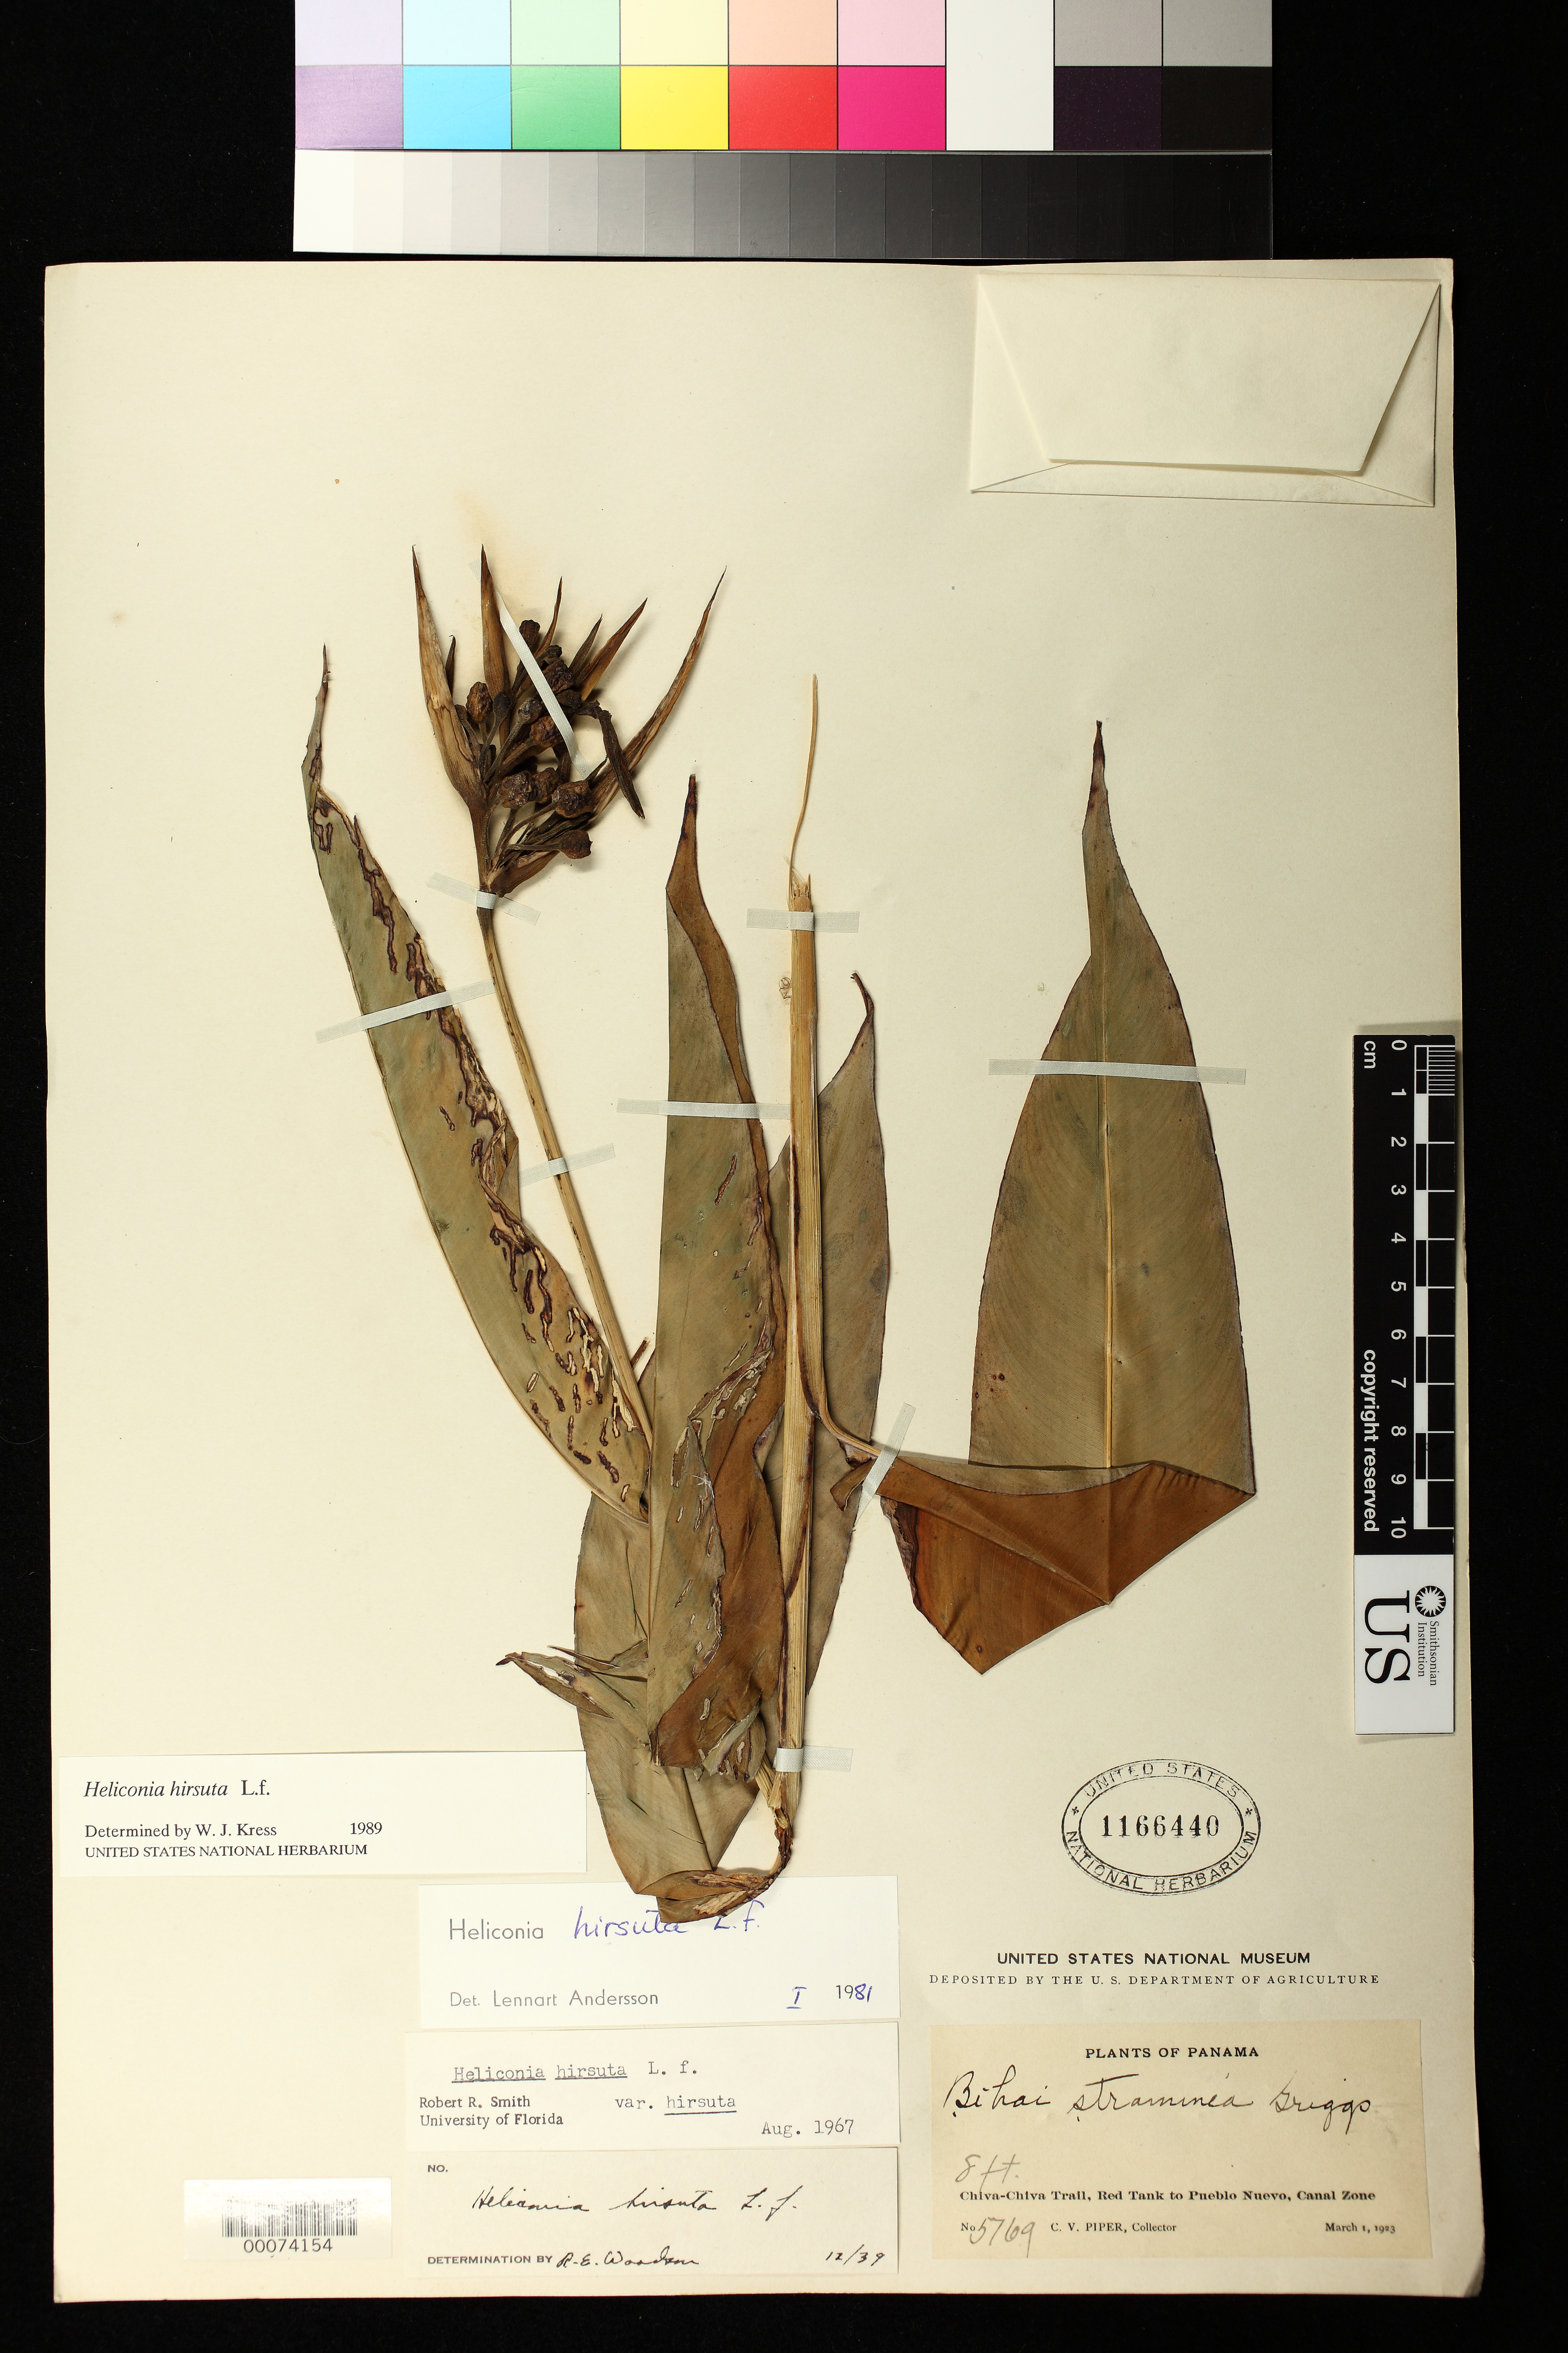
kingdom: Plantae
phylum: Tracheophyta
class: Liliopsida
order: Zingiberales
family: Heliconiaceae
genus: Heliconia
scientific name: Heliconia hirsuta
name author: L. f.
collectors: C. V. Piper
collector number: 5769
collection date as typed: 01 Mar 1923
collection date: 1923-03-01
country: Panama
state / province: Panamá / Panamá Oeste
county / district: Canal Zone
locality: Chiva-Chiva Trail, red tank to Pueblo Nuevo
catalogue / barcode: US 1166440